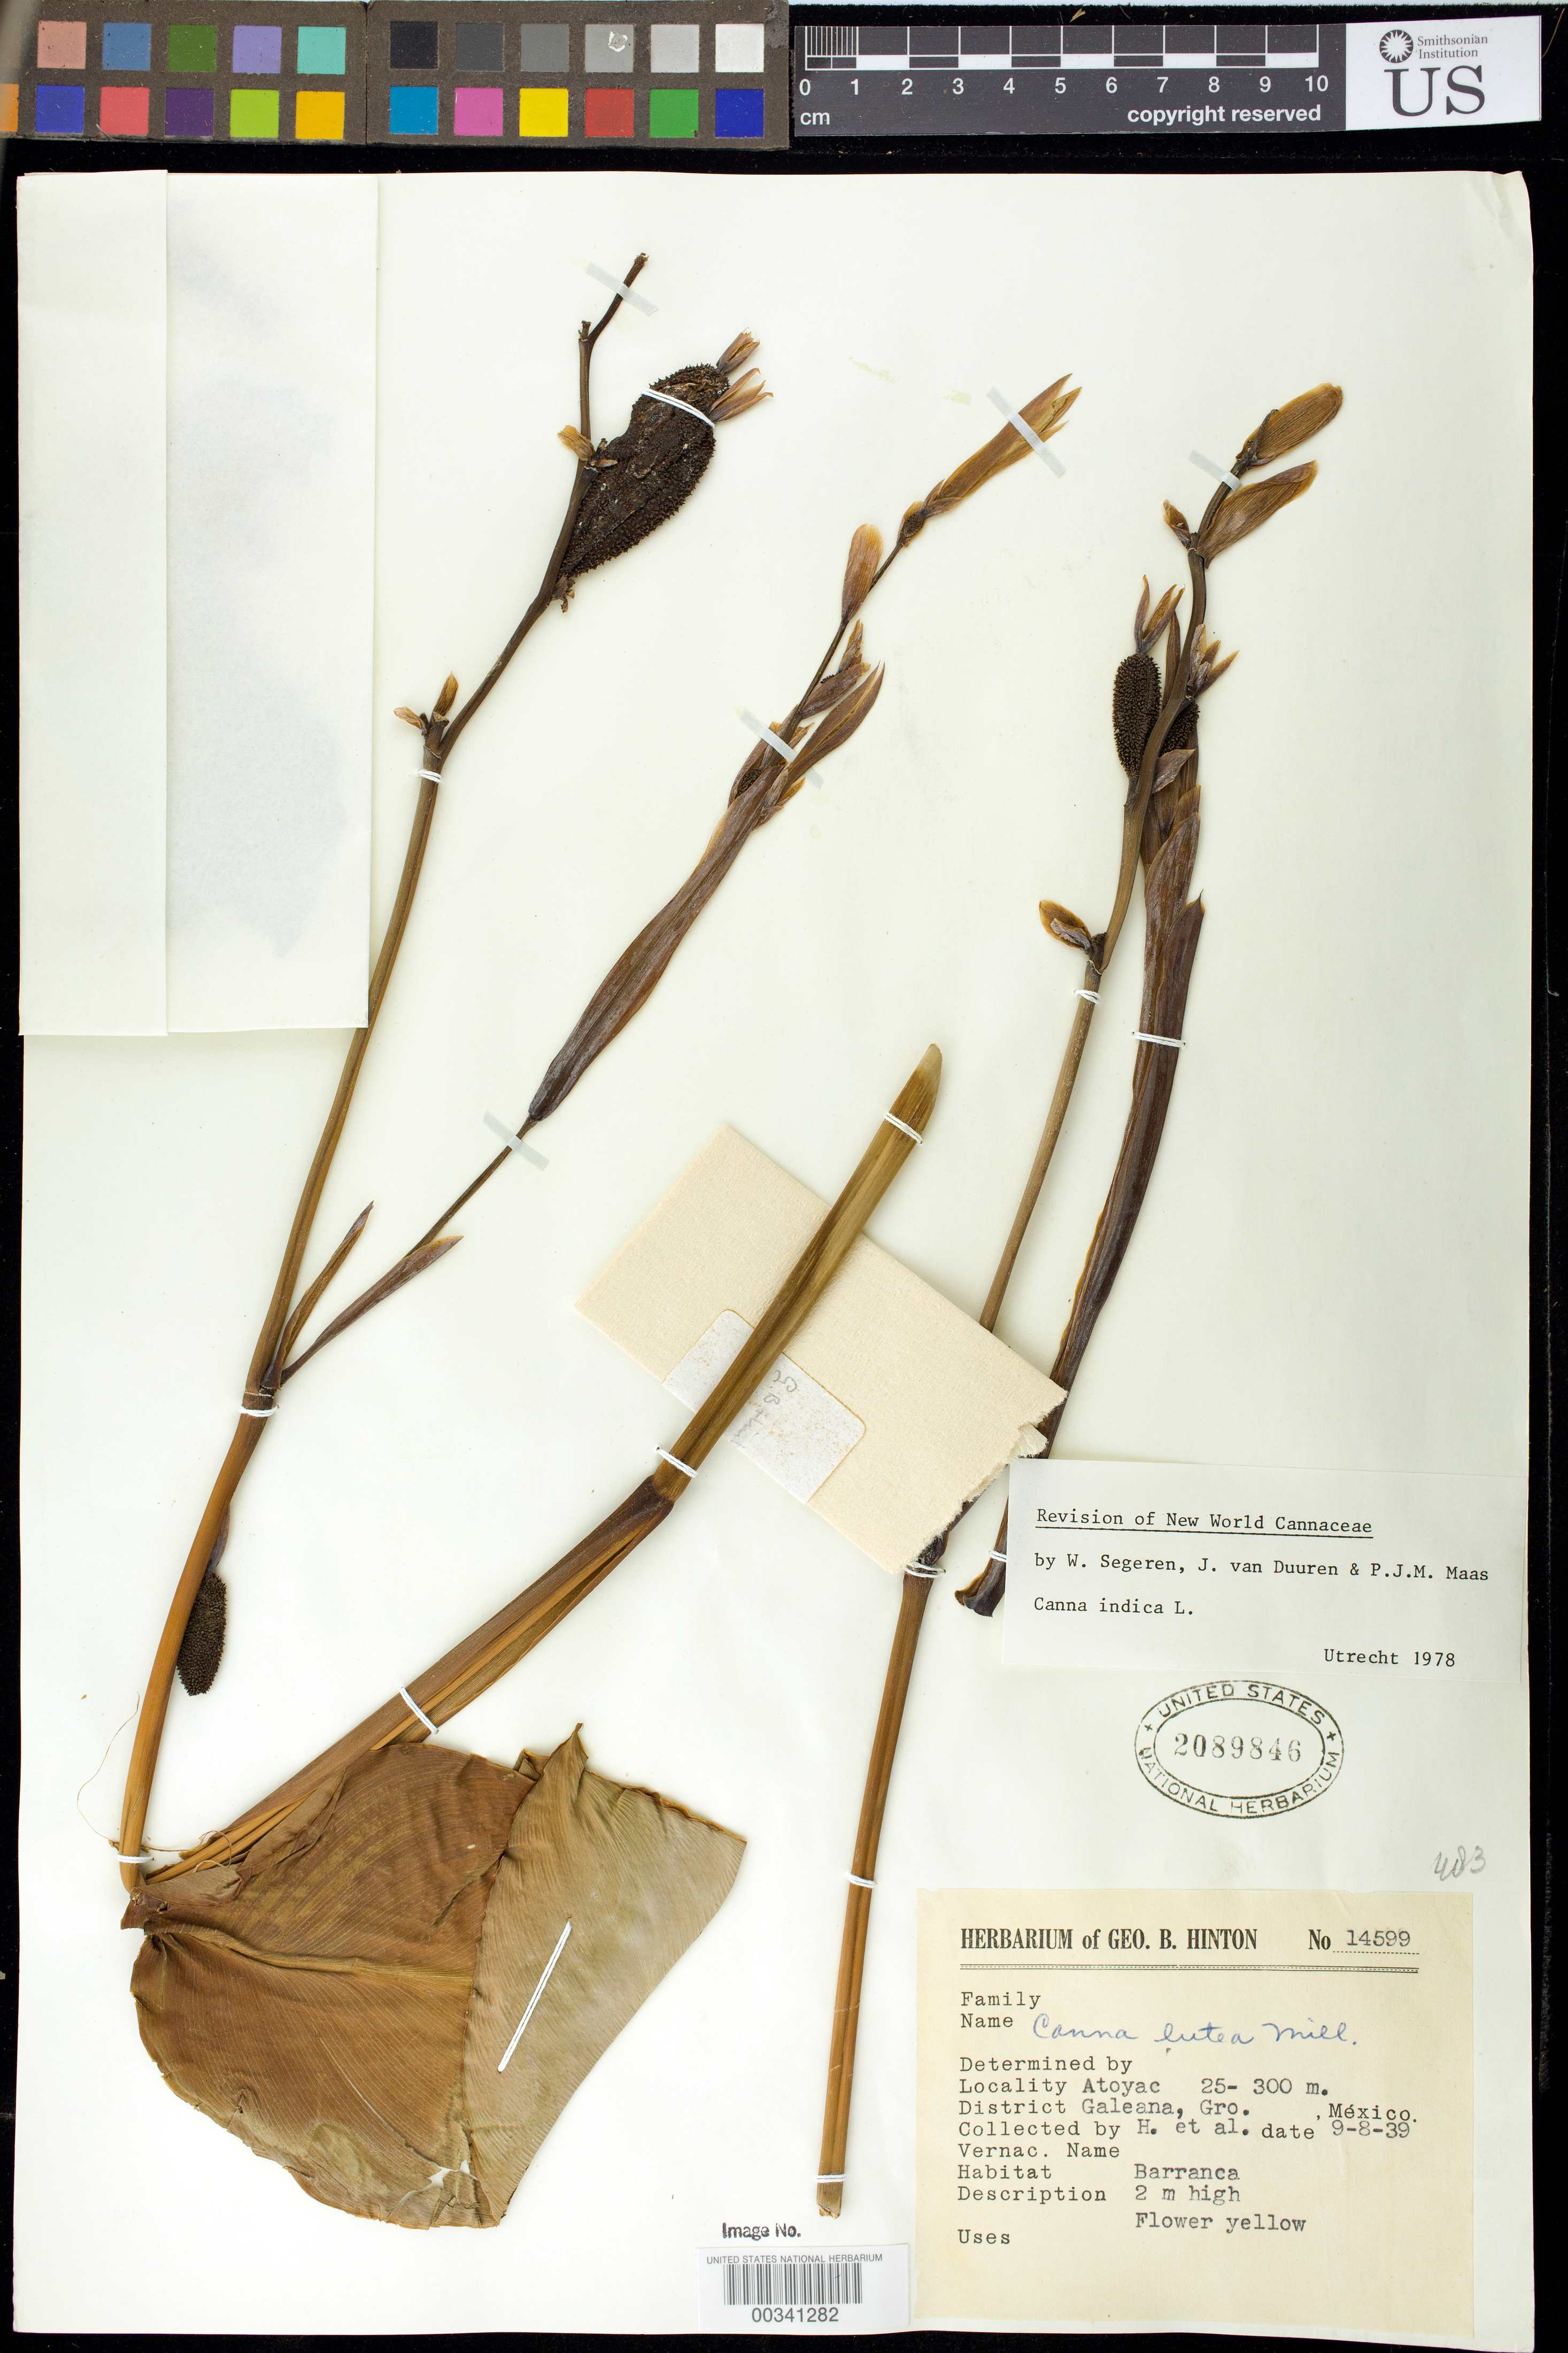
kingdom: Plantae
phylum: Tracheophyta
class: Liliopsida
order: Zingiberales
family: Cannaceae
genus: Canna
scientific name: Canna indica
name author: L.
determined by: Segeren, W.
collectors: G. B. Hinton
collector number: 14599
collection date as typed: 08 Sep 1939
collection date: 1939-09-08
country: Mexico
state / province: Guerrero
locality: Atoyac, Dist. Galeana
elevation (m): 25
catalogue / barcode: US 2089846